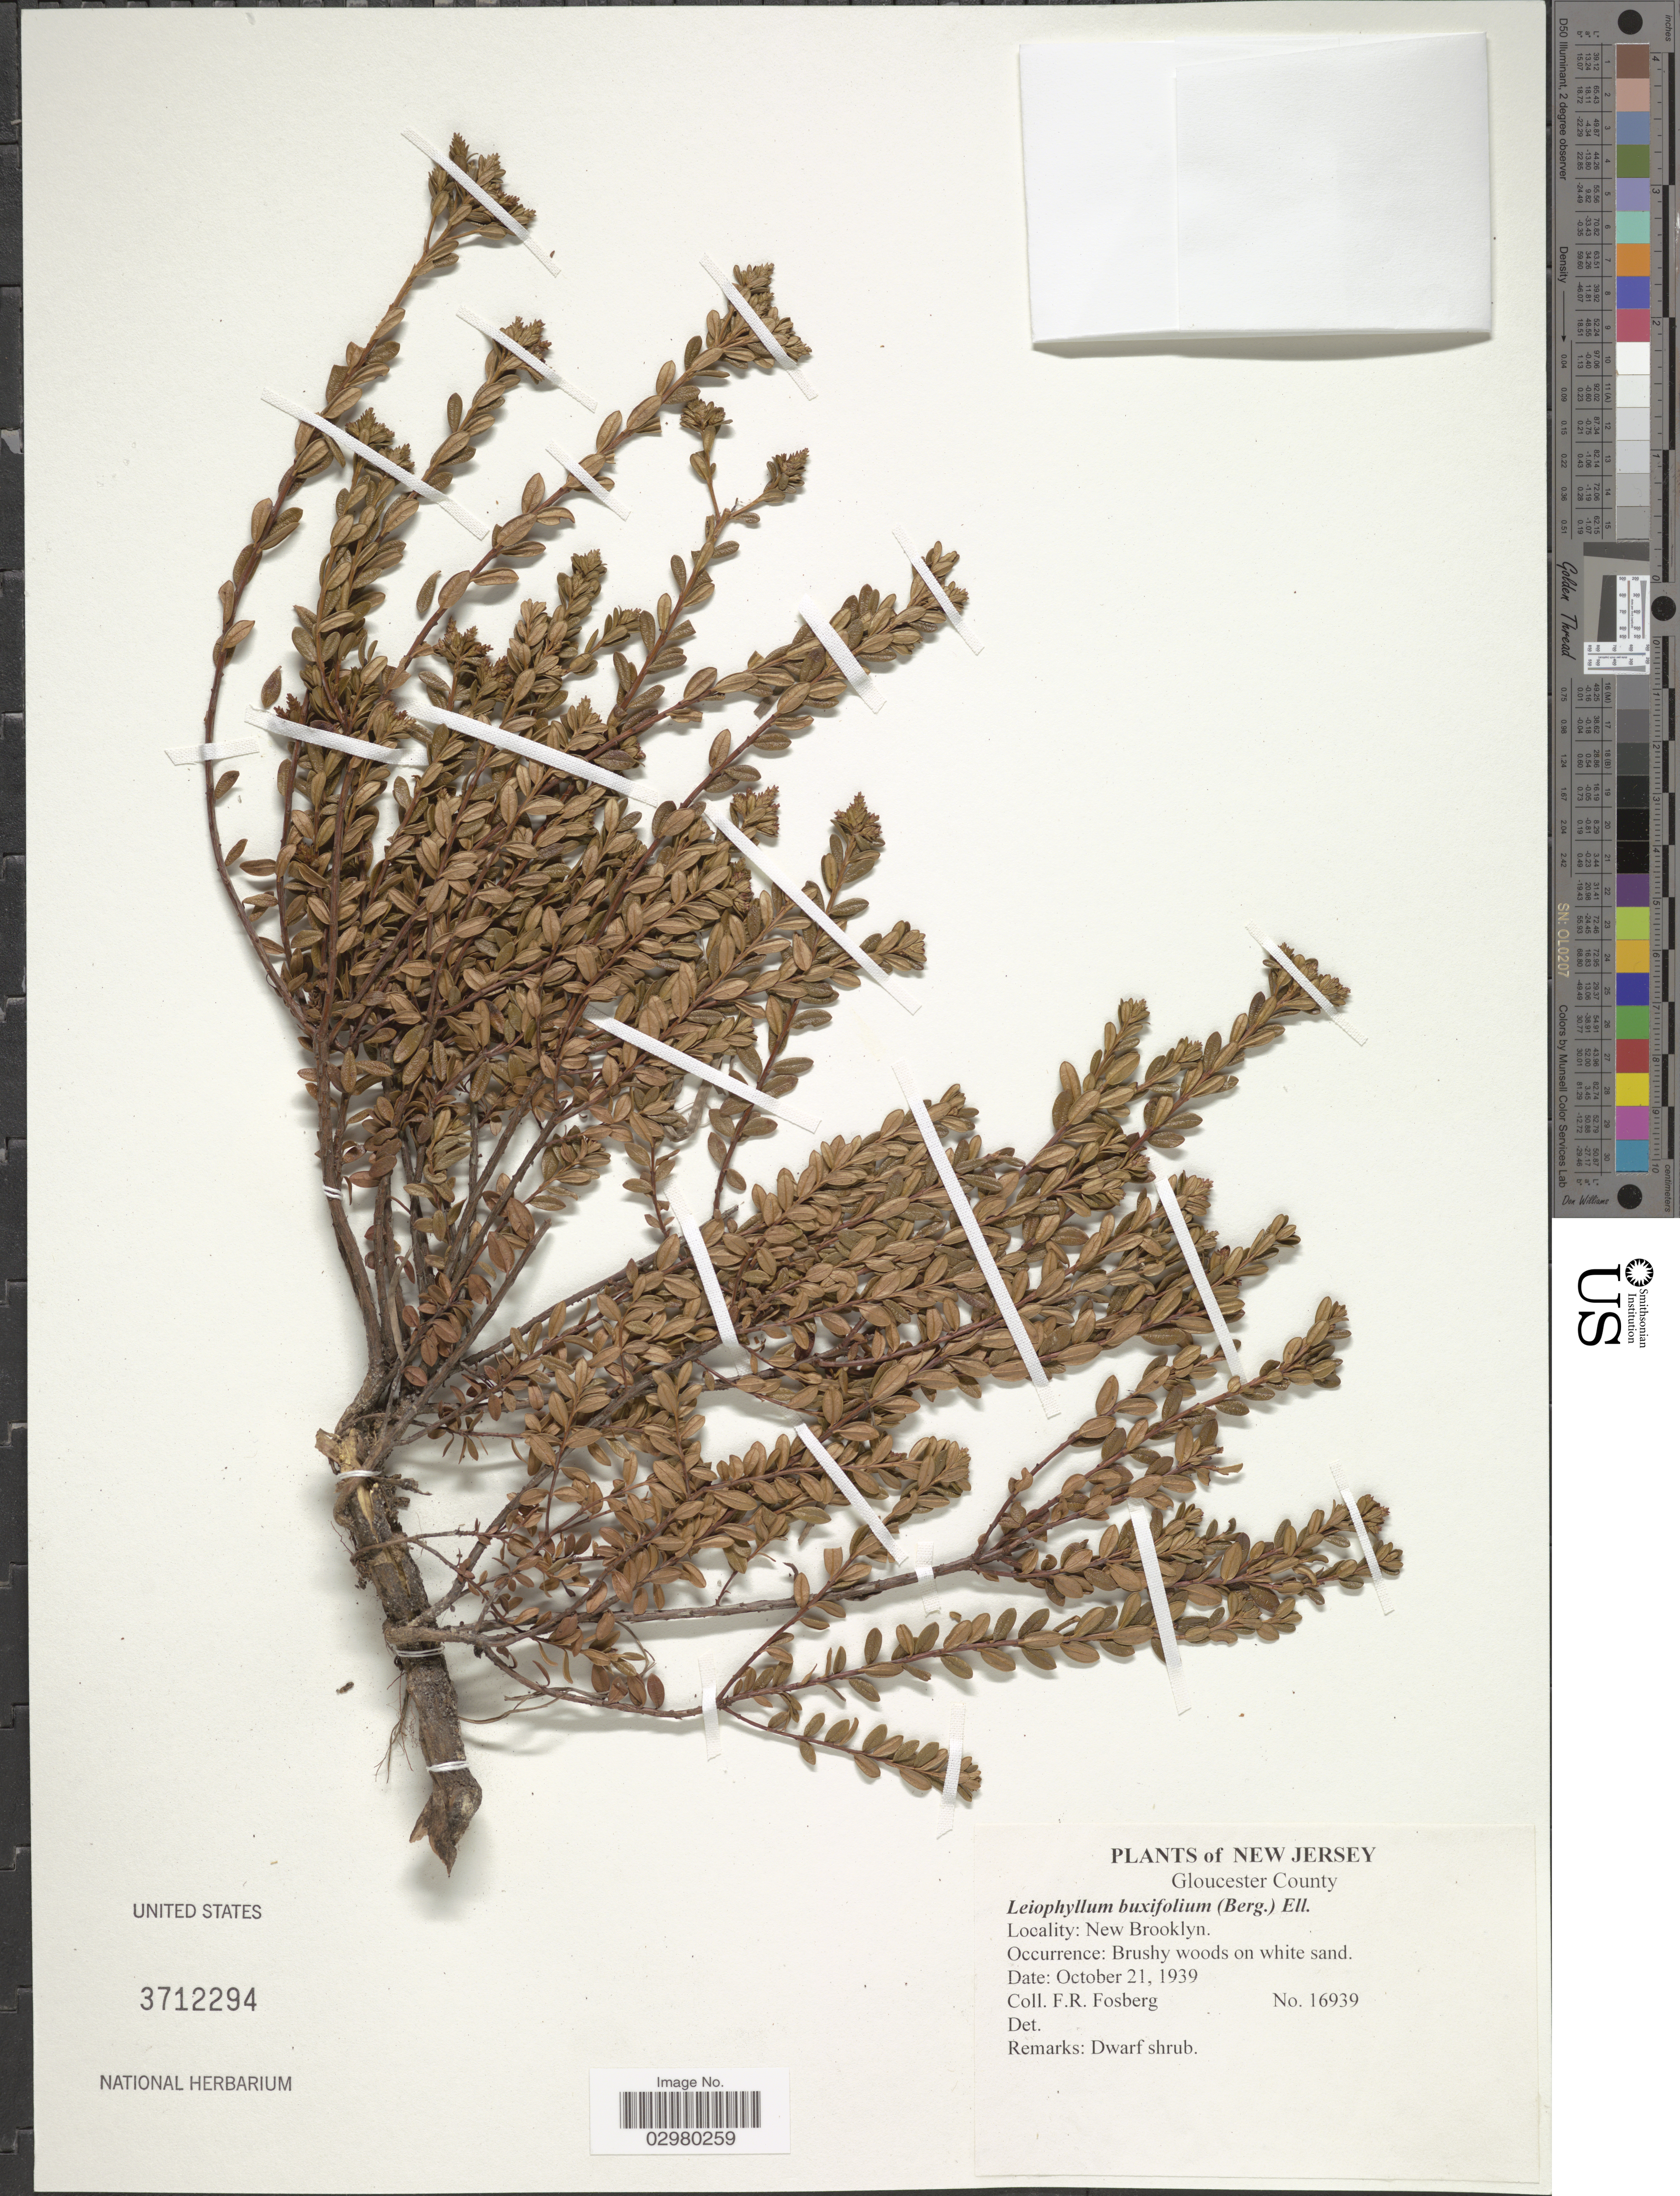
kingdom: Plantae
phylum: Tracheophyta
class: Magnoliopsida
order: Ericales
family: Ericaceae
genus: Leiophyllum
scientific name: Leiophyllum buxifolium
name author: (Bergius) Elliott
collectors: F. R. Fosberg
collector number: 16939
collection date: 1939-10-21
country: United States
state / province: New Jersey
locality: Gloucester County. New Brooklyn.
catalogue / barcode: US 3712294